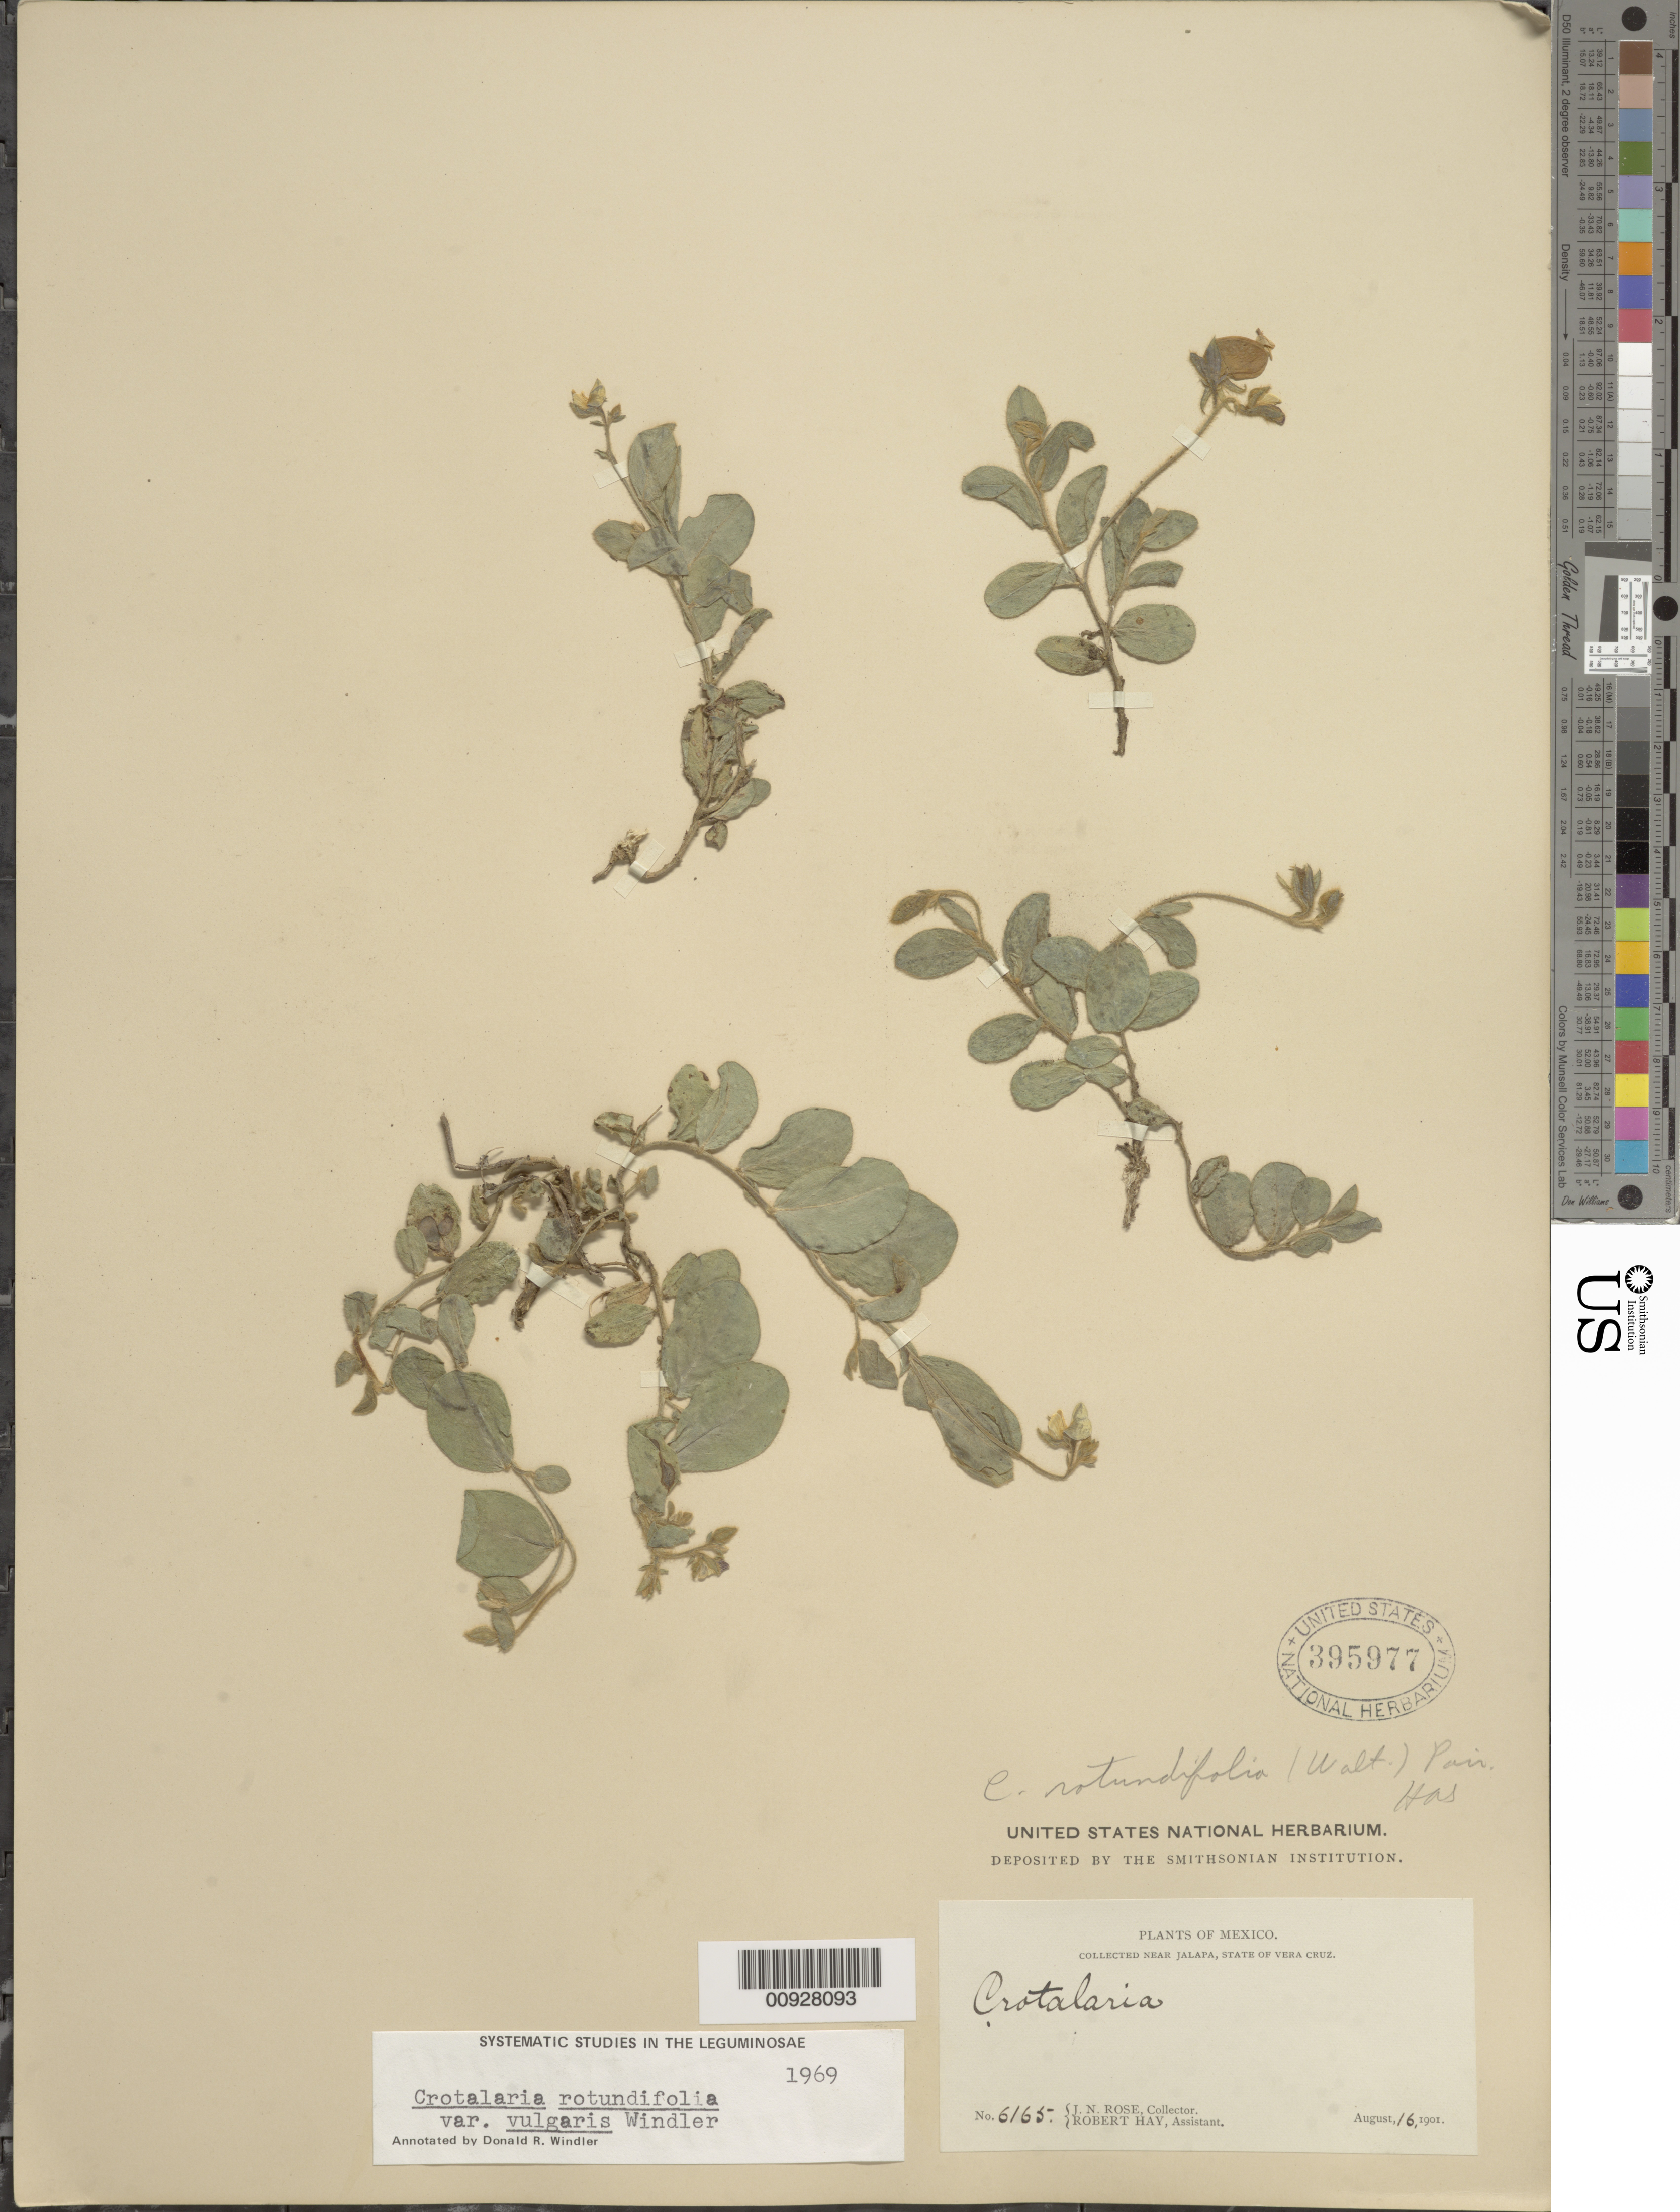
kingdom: Plantae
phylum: Tracheophyta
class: Magnoliopsida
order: Fabales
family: Fabaceae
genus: Crotalaria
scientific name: Crotalaria rotundifolia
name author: Walter ex J.F. Gmel.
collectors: J. N. Rose & R. Hay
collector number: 6165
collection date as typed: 16 Aug 1901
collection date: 1901-08-16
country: Mexico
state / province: Veracruz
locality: Near Jalapa, State of Veracruz.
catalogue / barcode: US 395977